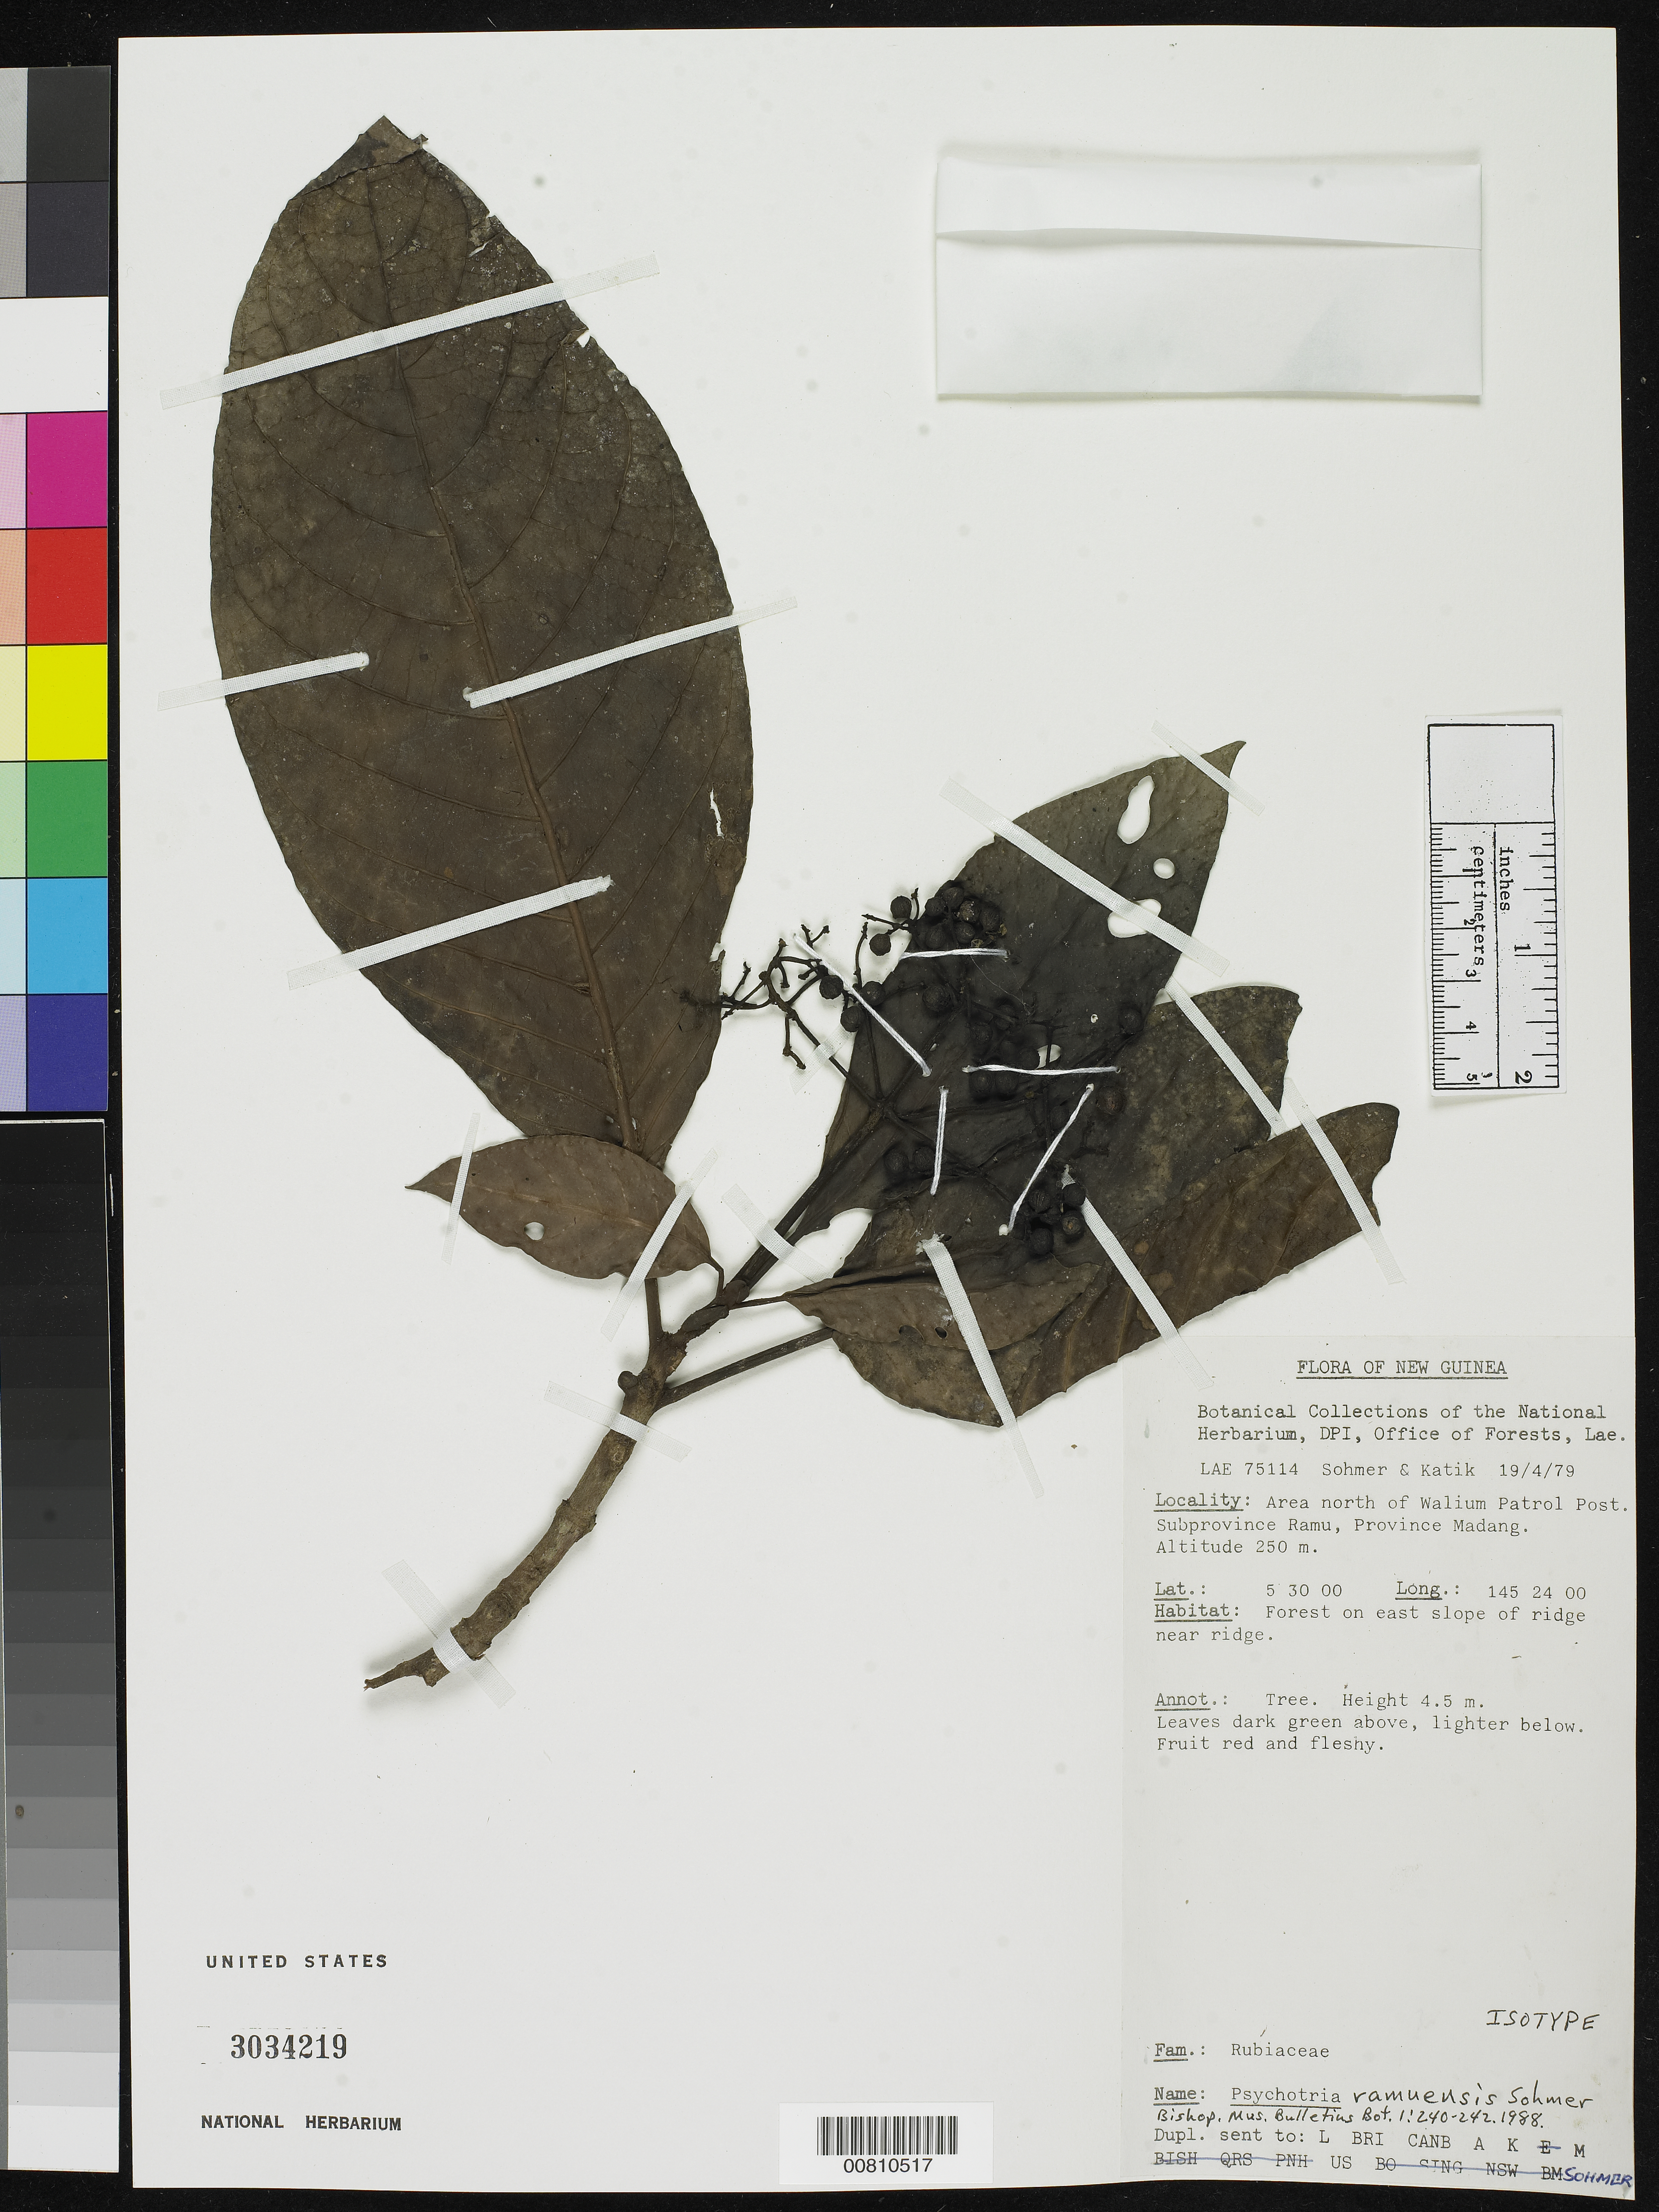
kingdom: Plantae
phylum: Tracheophyta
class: Magnoliopsida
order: Gentianales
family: Rubiaceae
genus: Psychotria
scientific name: Psychotria ramuensis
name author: Sohmer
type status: Isotype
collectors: S. H. Sohmer & P. Katik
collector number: LAE 75114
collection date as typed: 19 Apr 1979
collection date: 1979-04-19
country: Papua New Guinea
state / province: Madang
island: New Guinea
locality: Area north of Walium Patrol Post. Subprovince Ramu, Province Madang.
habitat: Forest on east slope of ridge near ridge.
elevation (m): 250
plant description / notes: Holotype at LAE.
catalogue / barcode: US 3034219